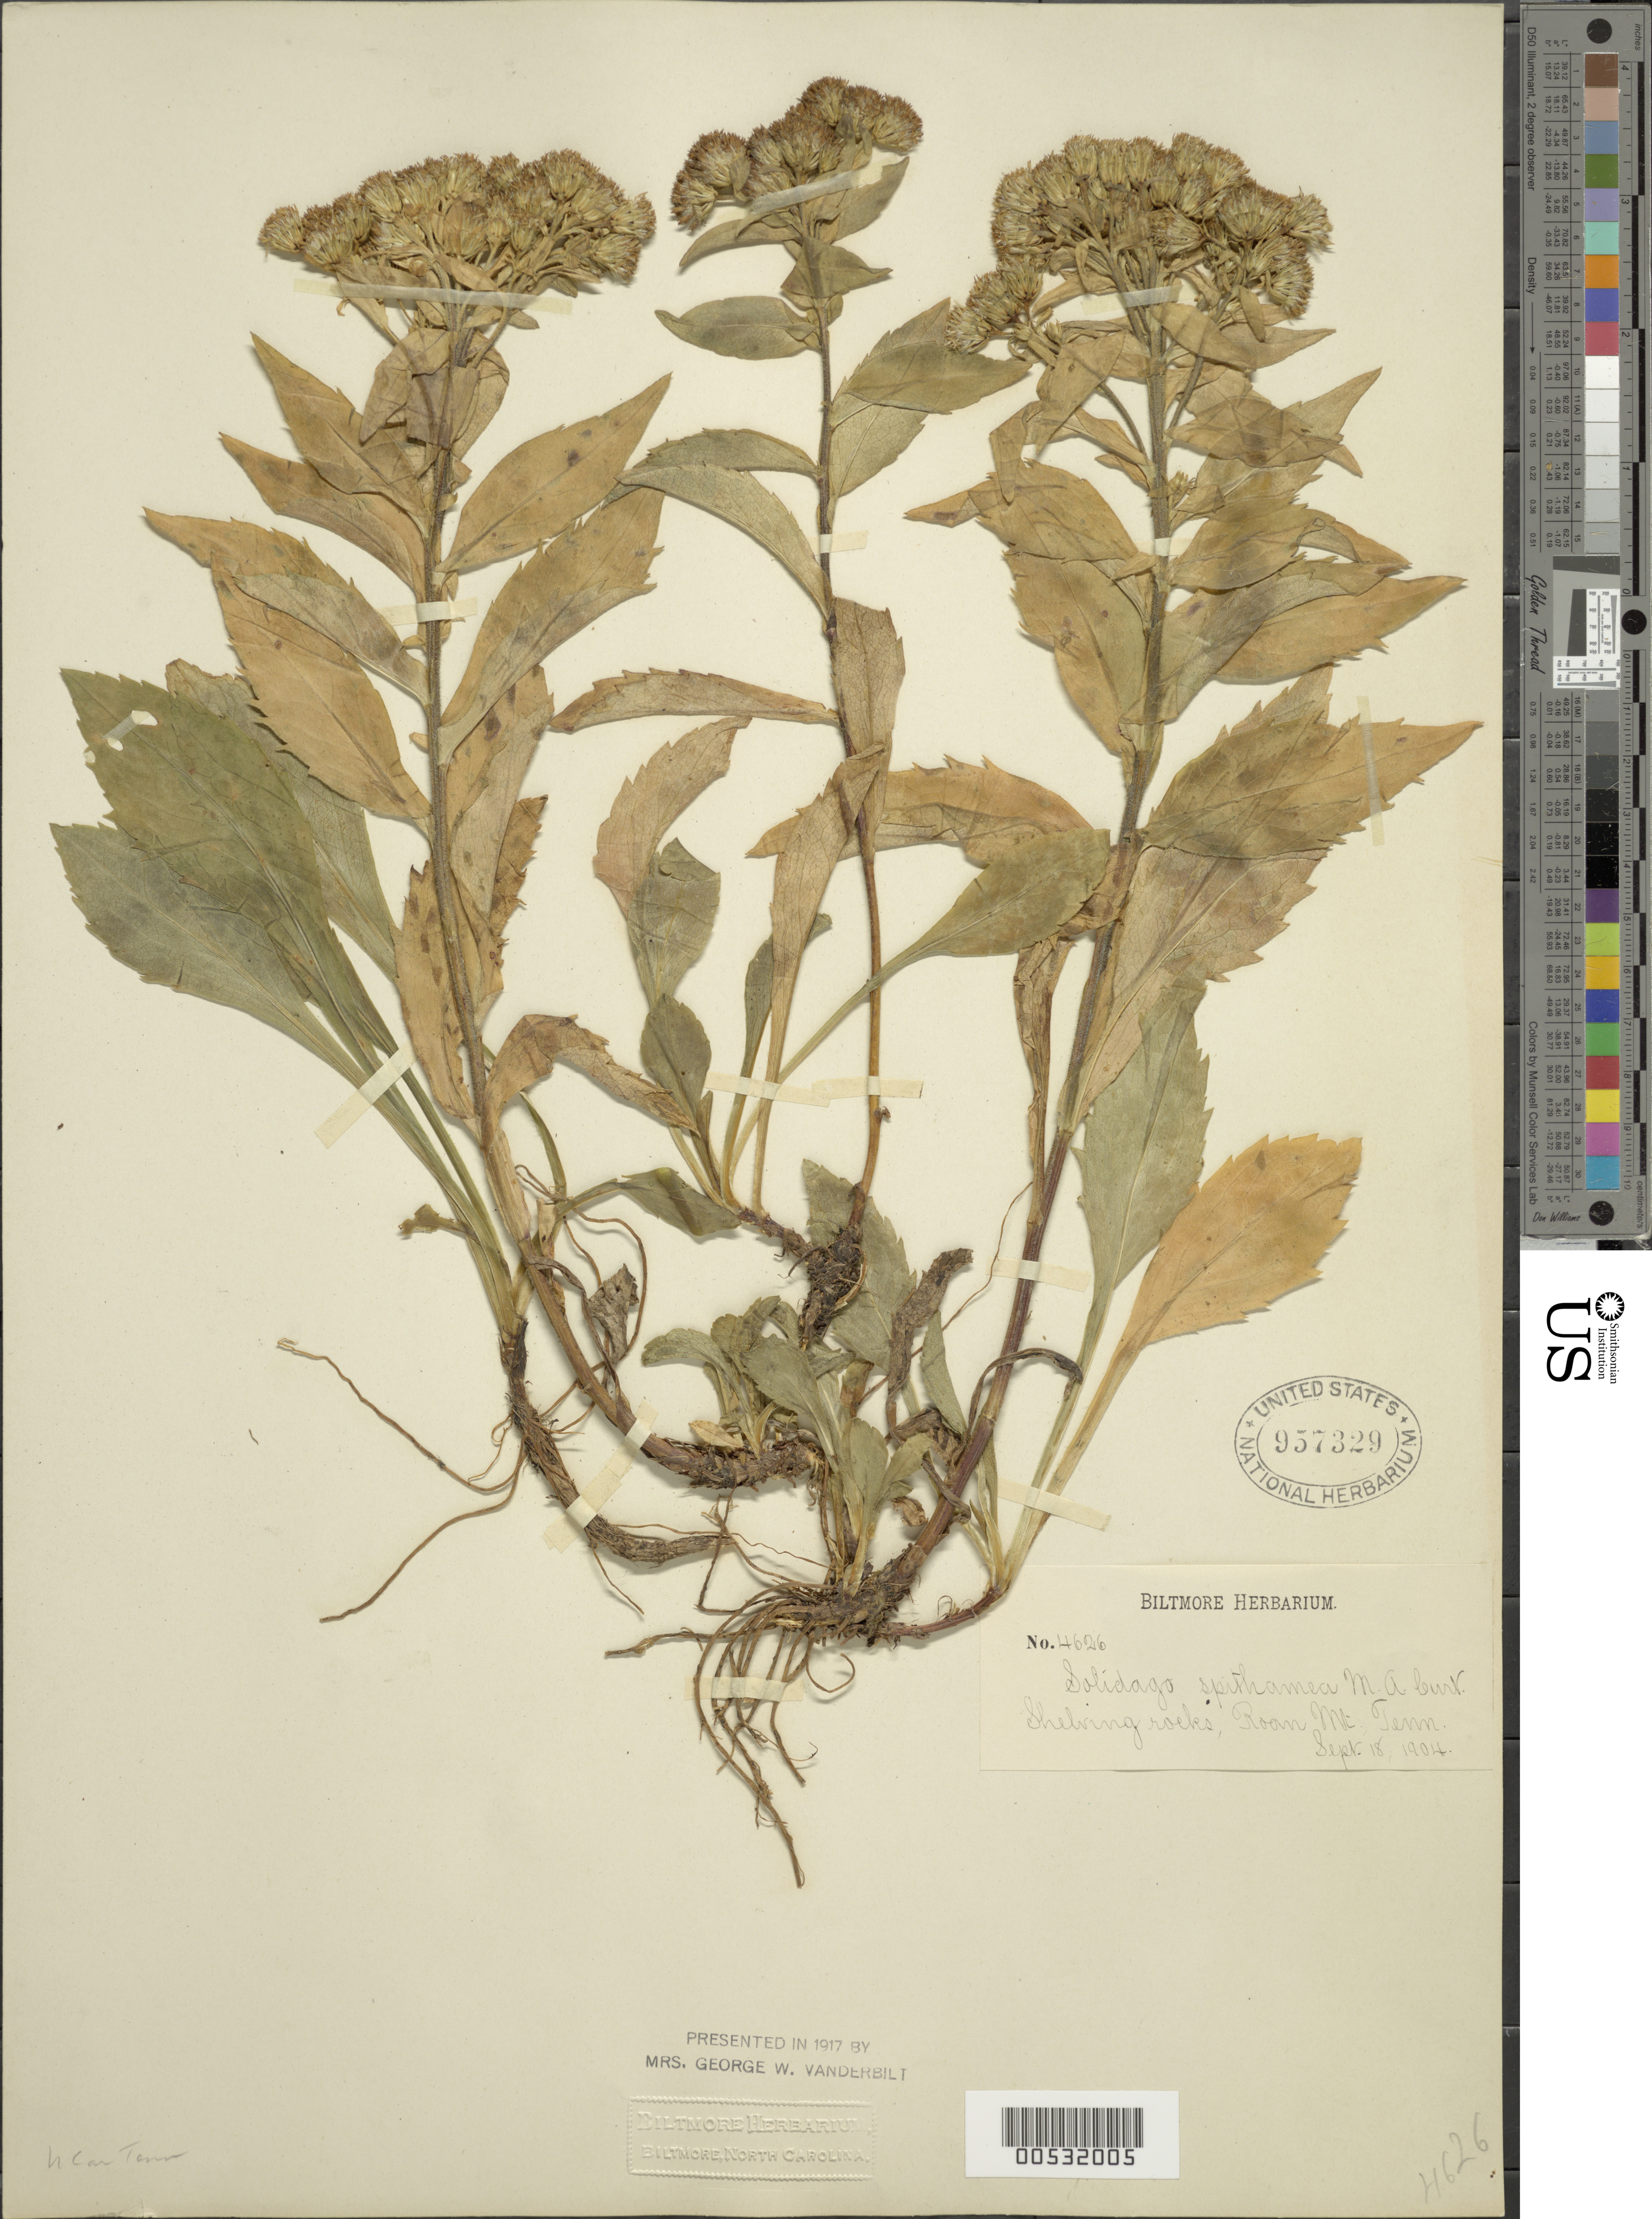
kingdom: Plantae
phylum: Tracheophyta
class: Magnoliopsida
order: Asterales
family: Asteraceae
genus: Solidago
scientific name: Solidago spithamaea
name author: M.A. Curtis ex A. Gray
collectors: ex herb. Biltmore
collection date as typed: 18 Sep 1904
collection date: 1904-09-18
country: United States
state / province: Tennessee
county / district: Carter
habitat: Shelving rocks.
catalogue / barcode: US 957329